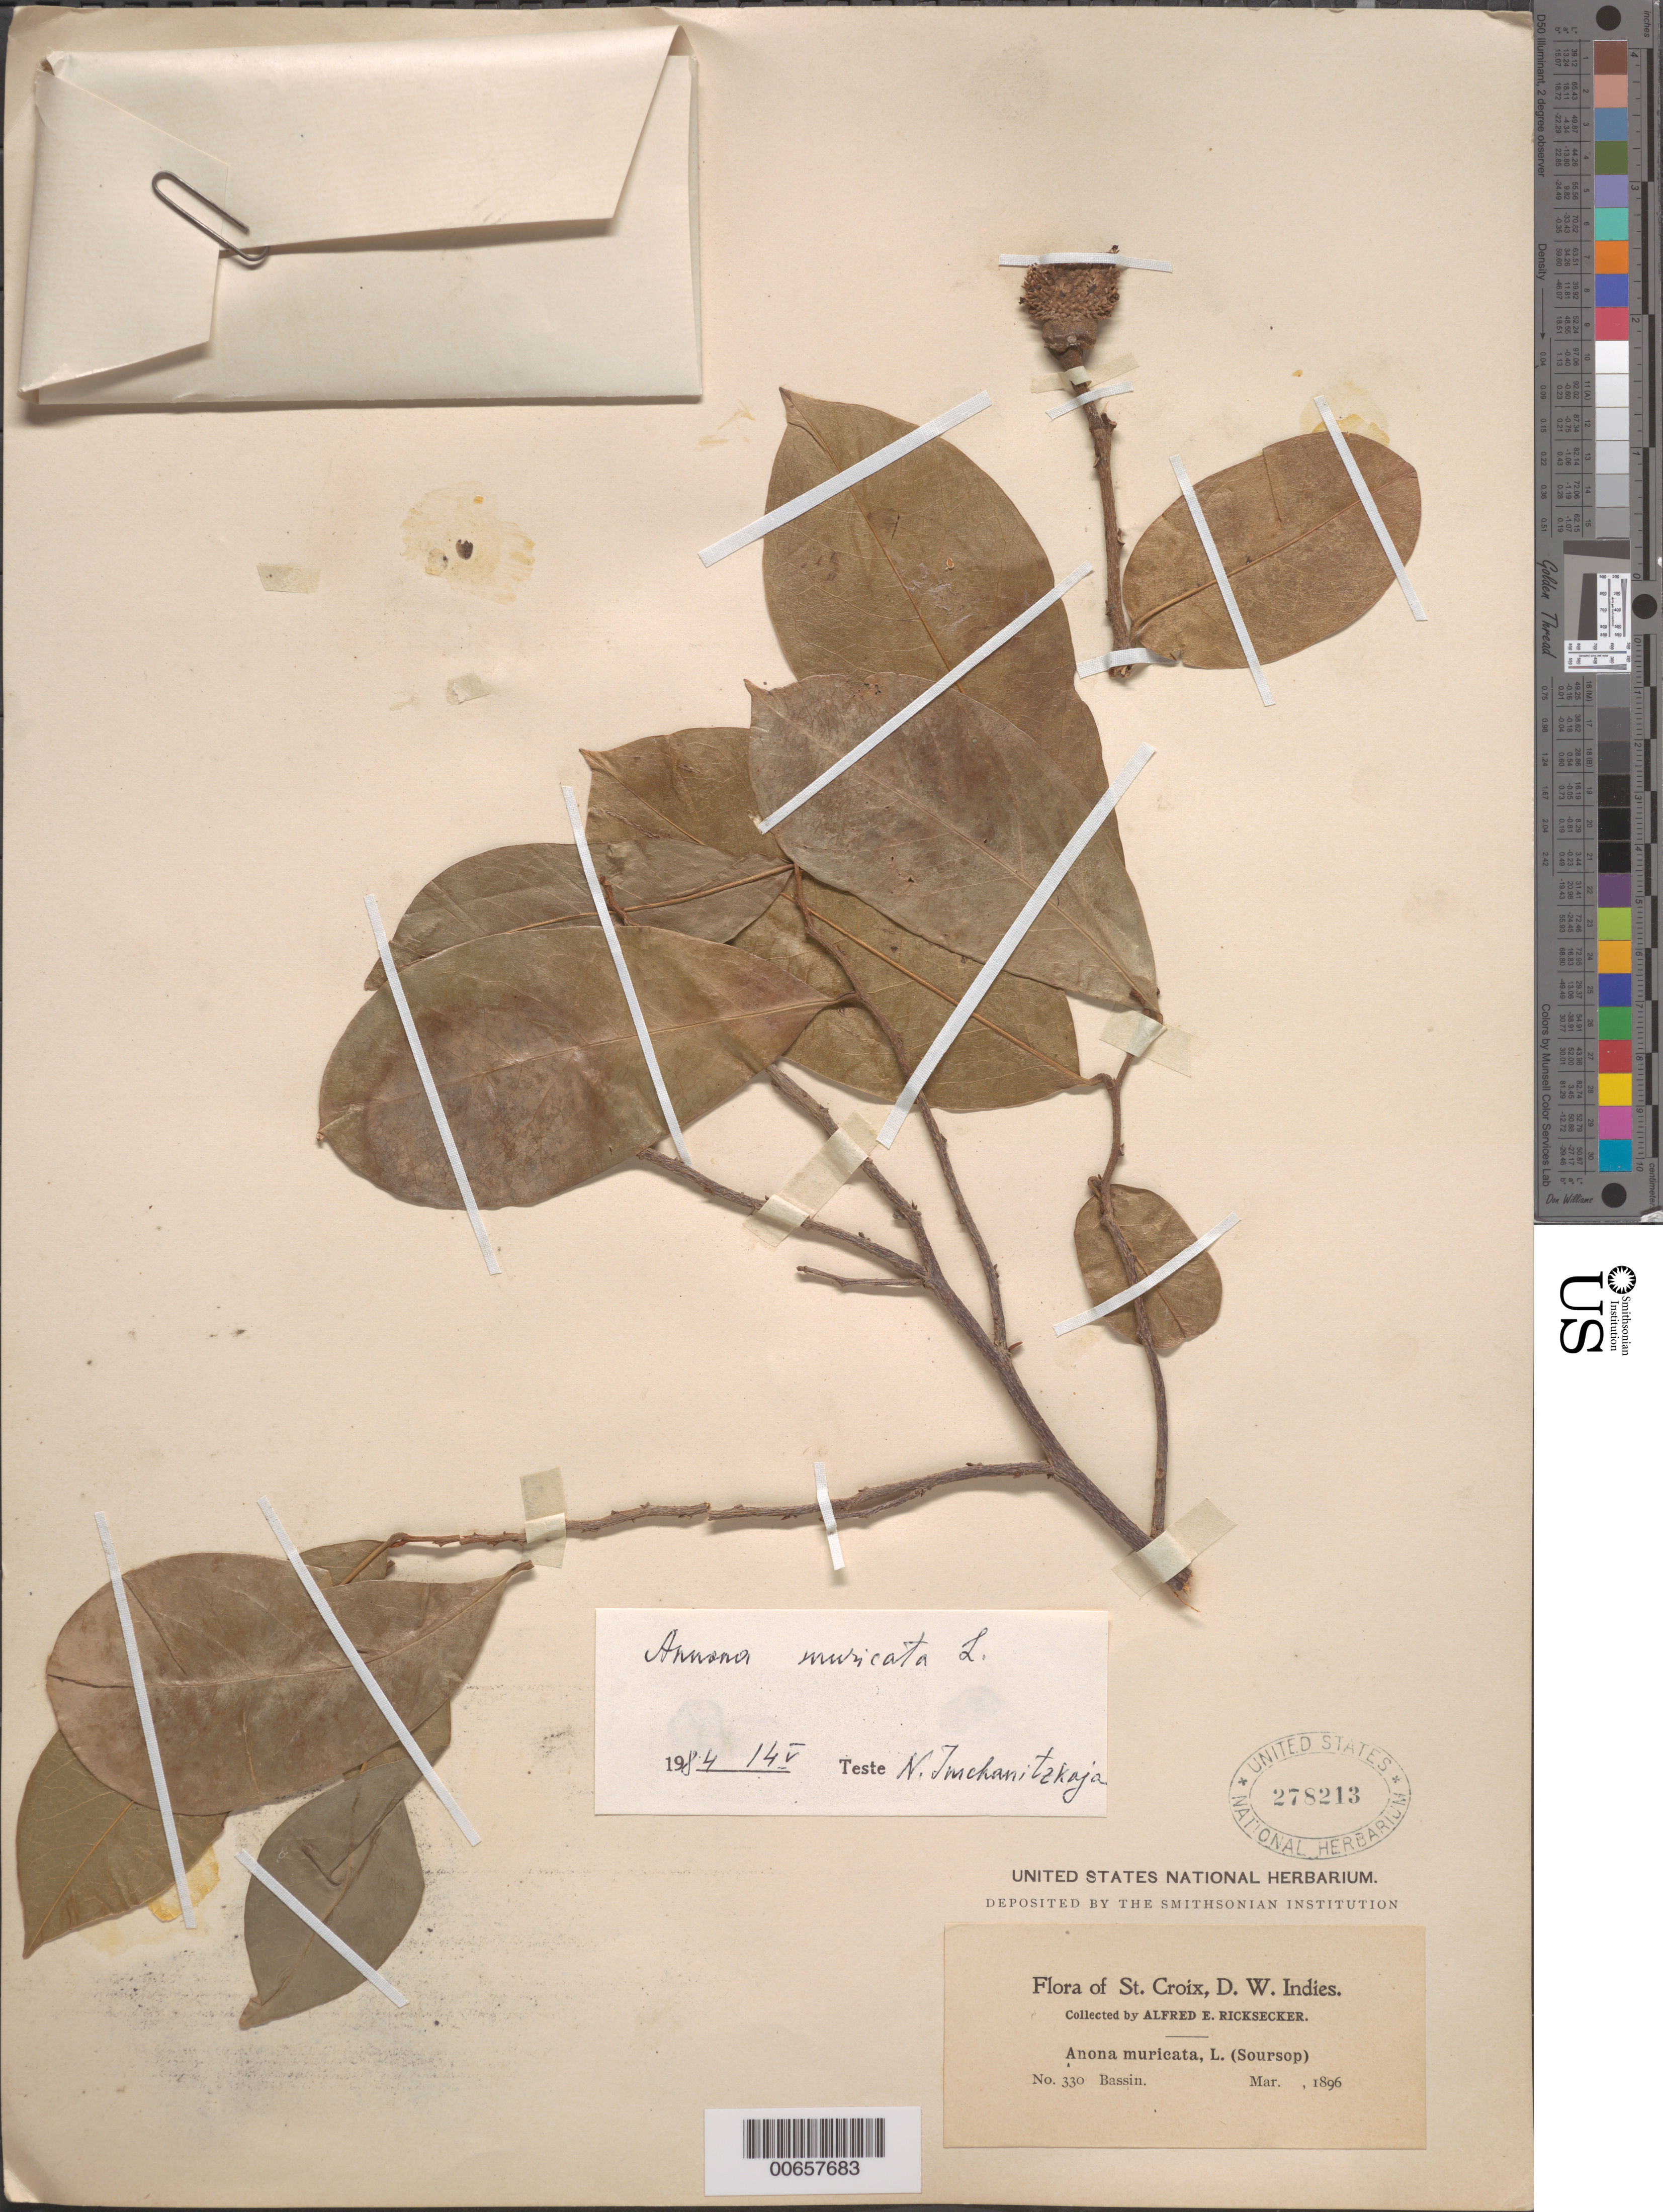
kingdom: Plantae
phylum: Tracheophyta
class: Magnoliopsida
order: Magnoliales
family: Annonaceae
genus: Annona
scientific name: Annona muricata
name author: L.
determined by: McCharitzkaja, N.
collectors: A. E. Ricksecker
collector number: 330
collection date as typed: Mar 1896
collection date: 1896-03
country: U.S. Virgin Islands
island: St. Croix Island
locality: Bassin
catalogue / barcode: US 278213